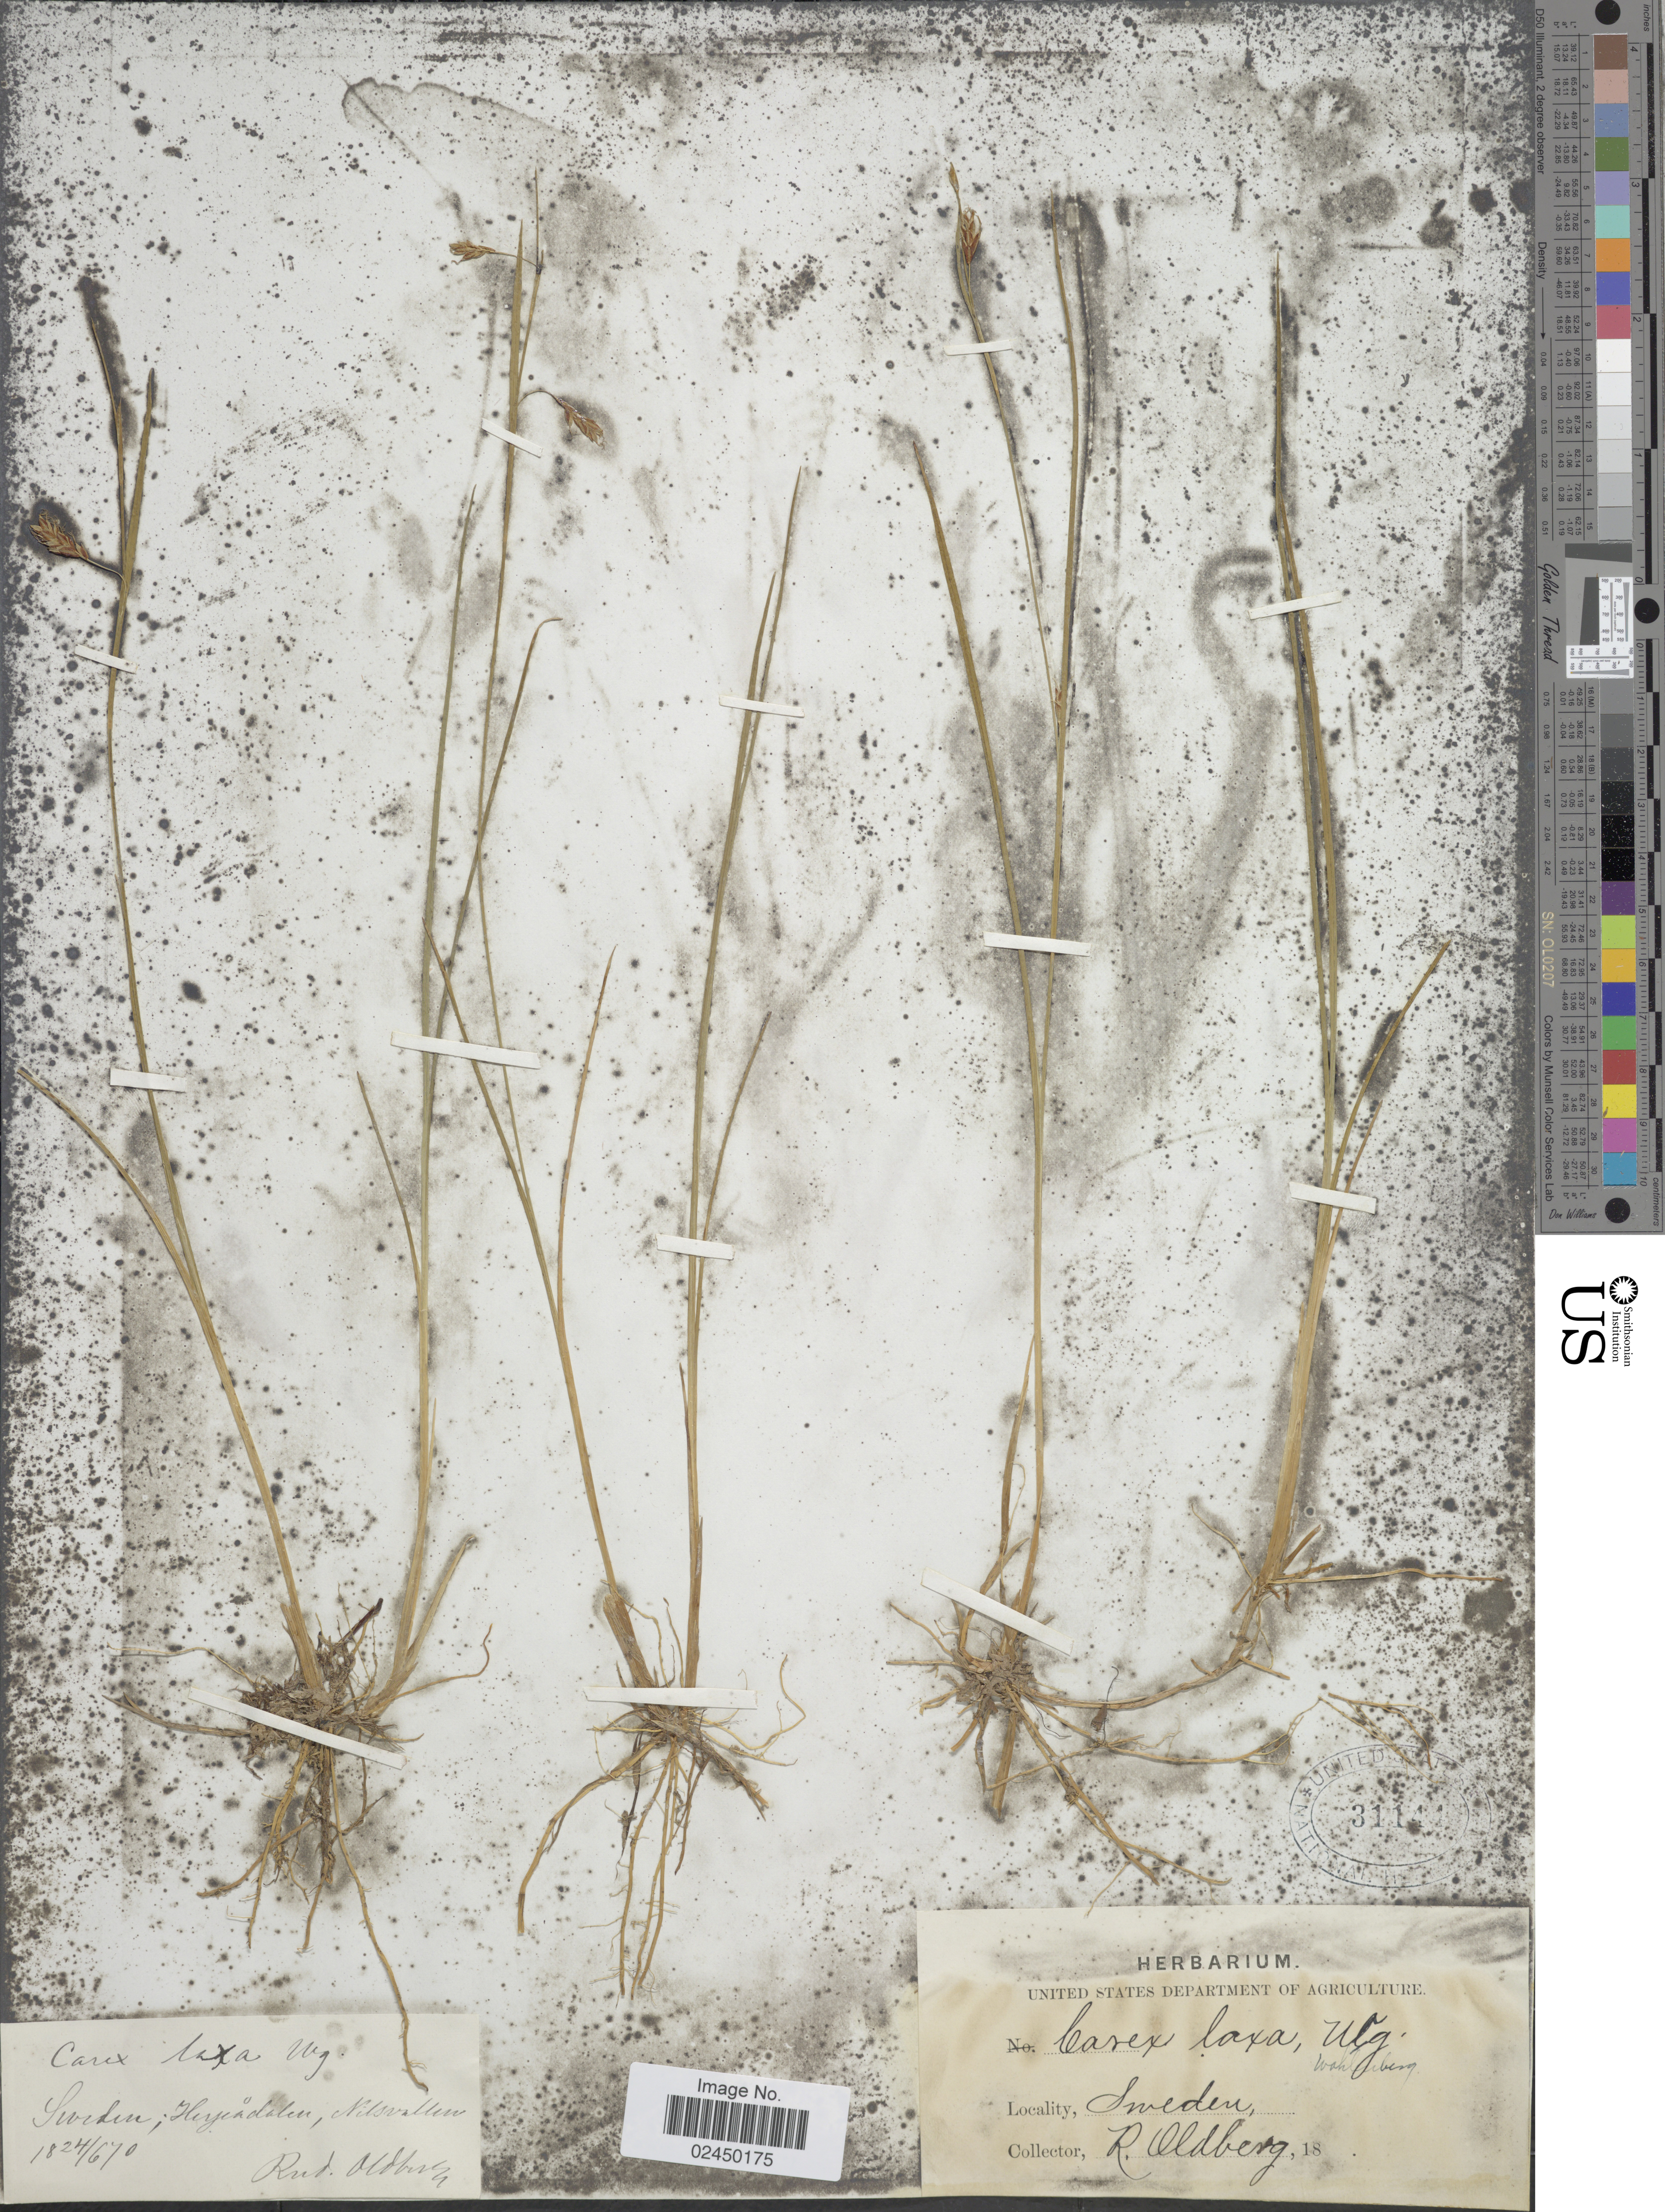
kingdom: Plantae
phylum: Tracheophyta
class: Liliopsida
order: Poales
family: Cyperaceae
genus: Carex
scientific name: Carex laxa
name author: Wahlenb.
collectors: R. Oldberg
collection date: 1870-06-24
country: Sweden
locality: Herjeådalen, Nilsvallen.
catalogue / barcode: US 31144